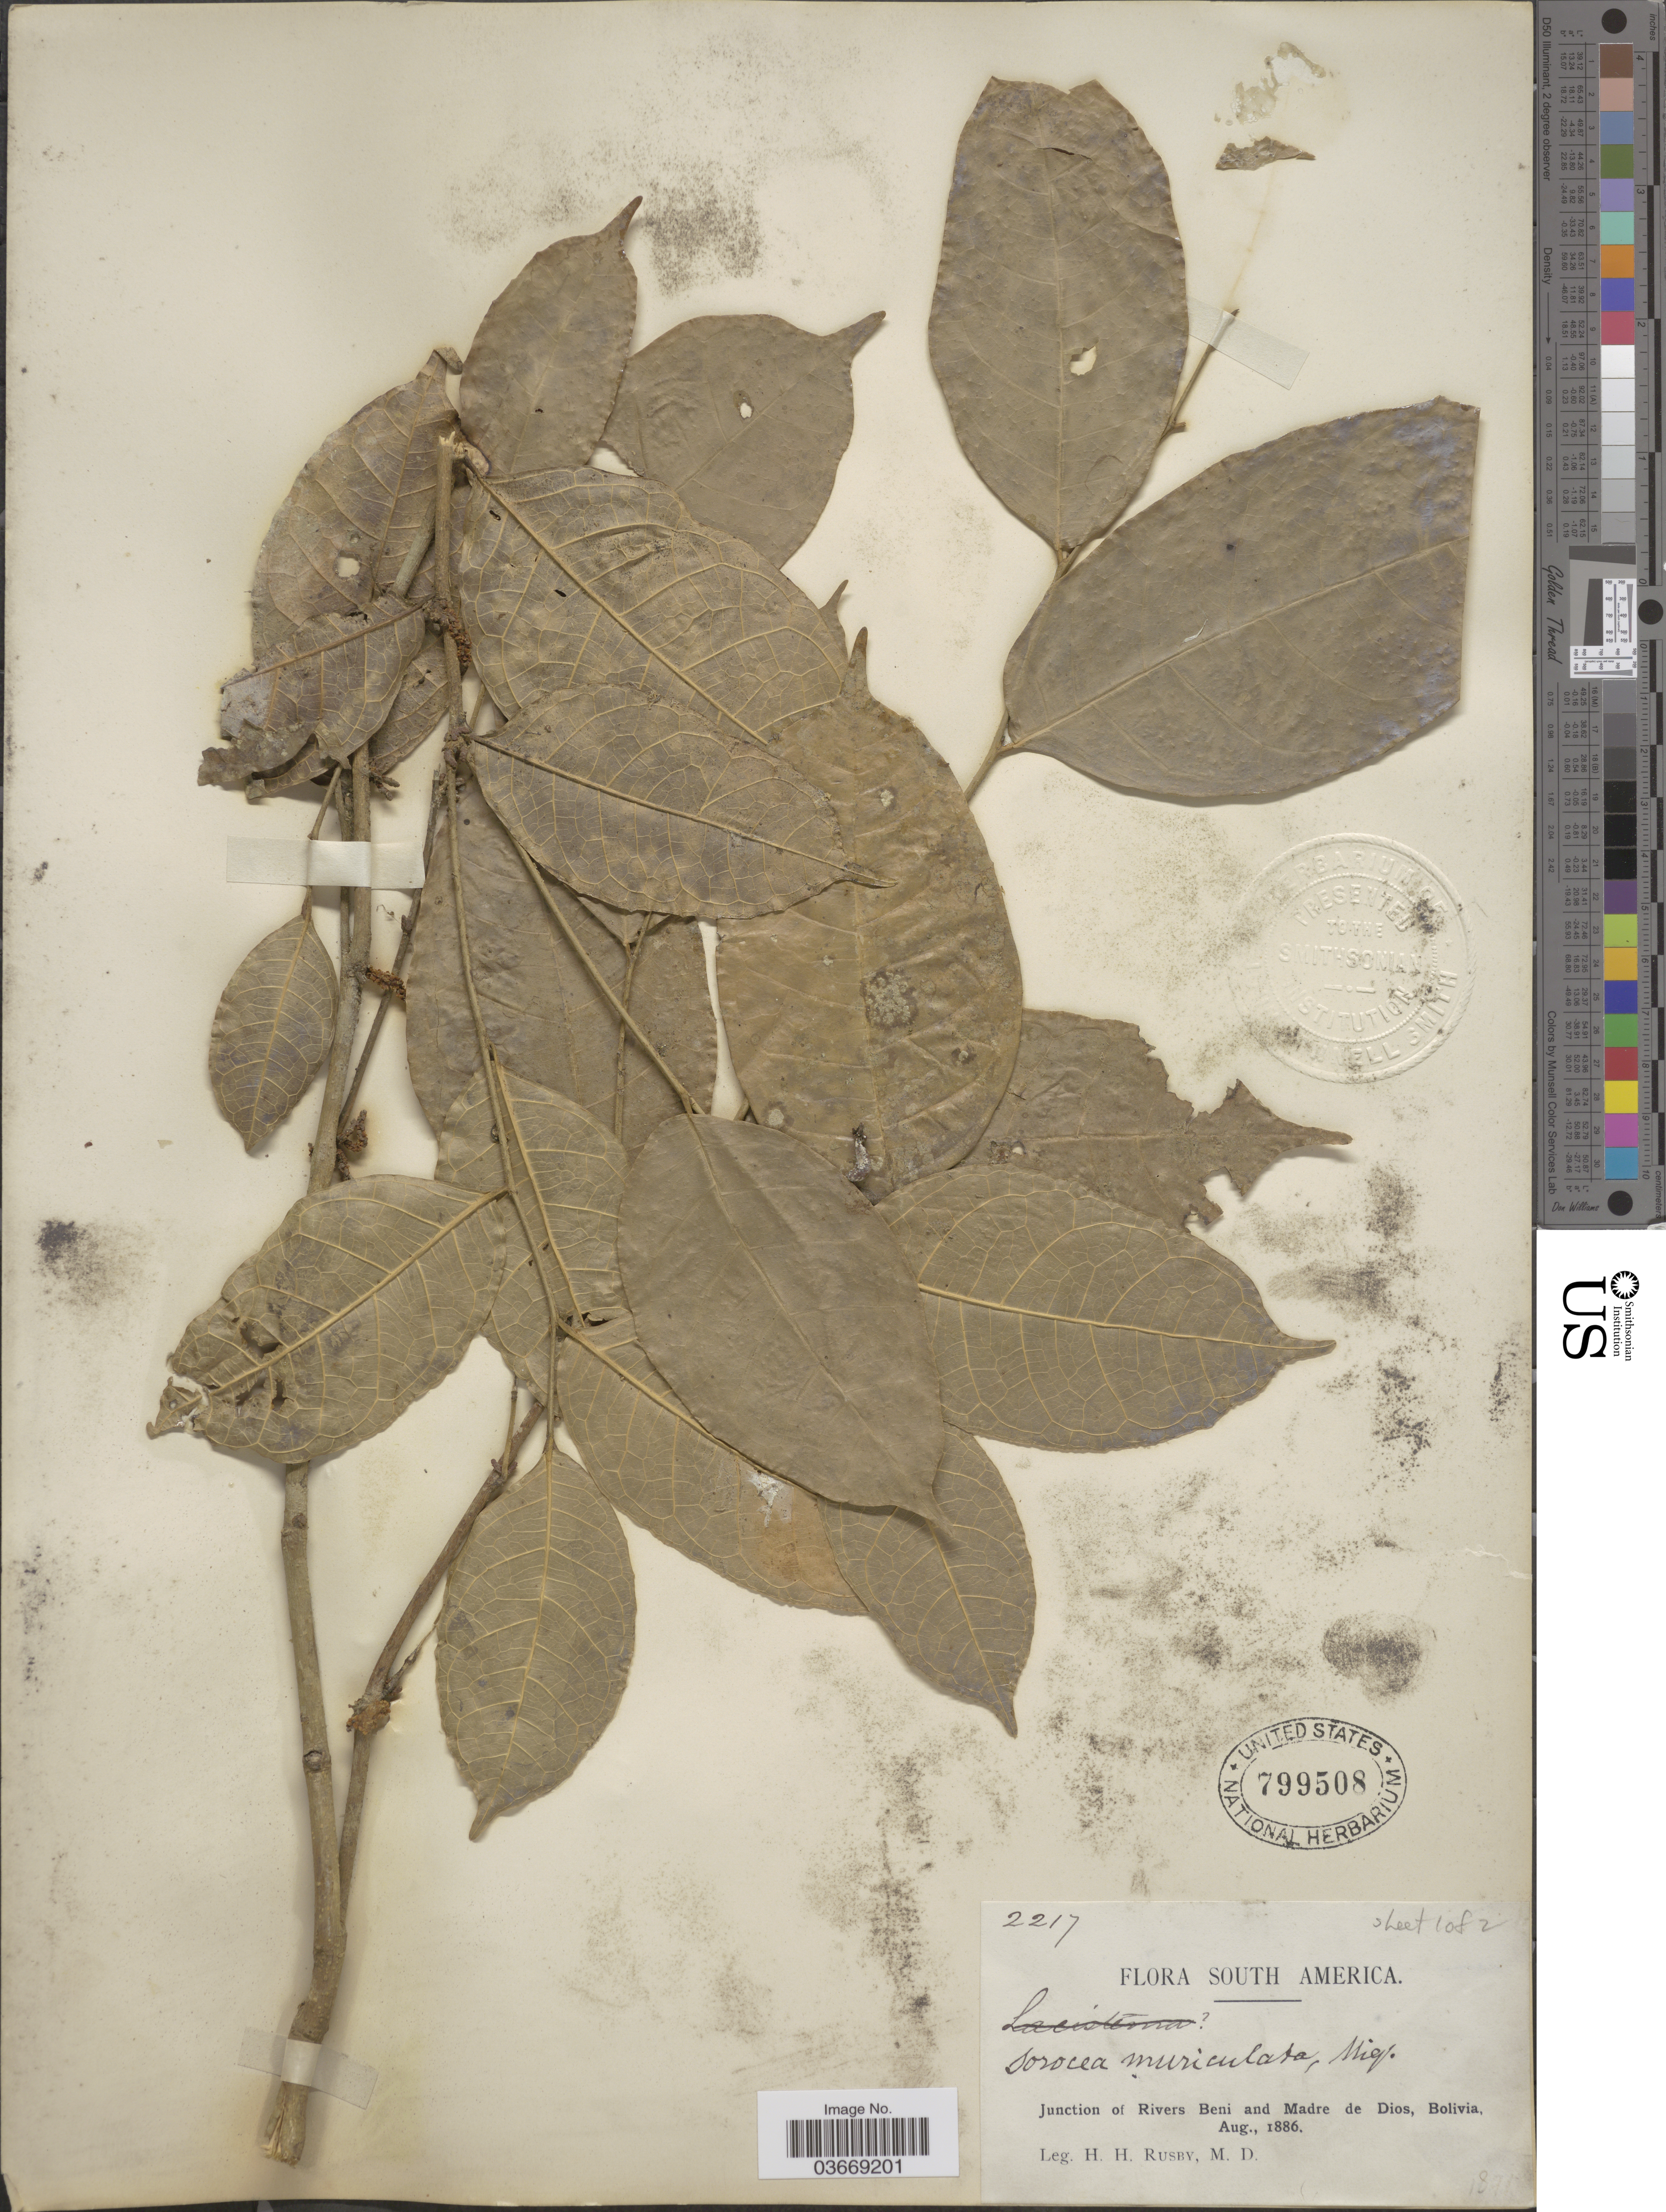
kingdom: Plantae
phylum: Tracheophyta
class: Magnoliopsida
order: Rosales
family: Moraceae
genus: Sorocea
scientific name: Sorocea muriculata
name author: Miq.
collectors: H. H. Rusby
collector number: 2217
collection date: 1886-08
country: Bolivia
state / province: Beni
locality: Junction of Rivers Beni and Madre de Dios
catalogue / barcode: US 799508